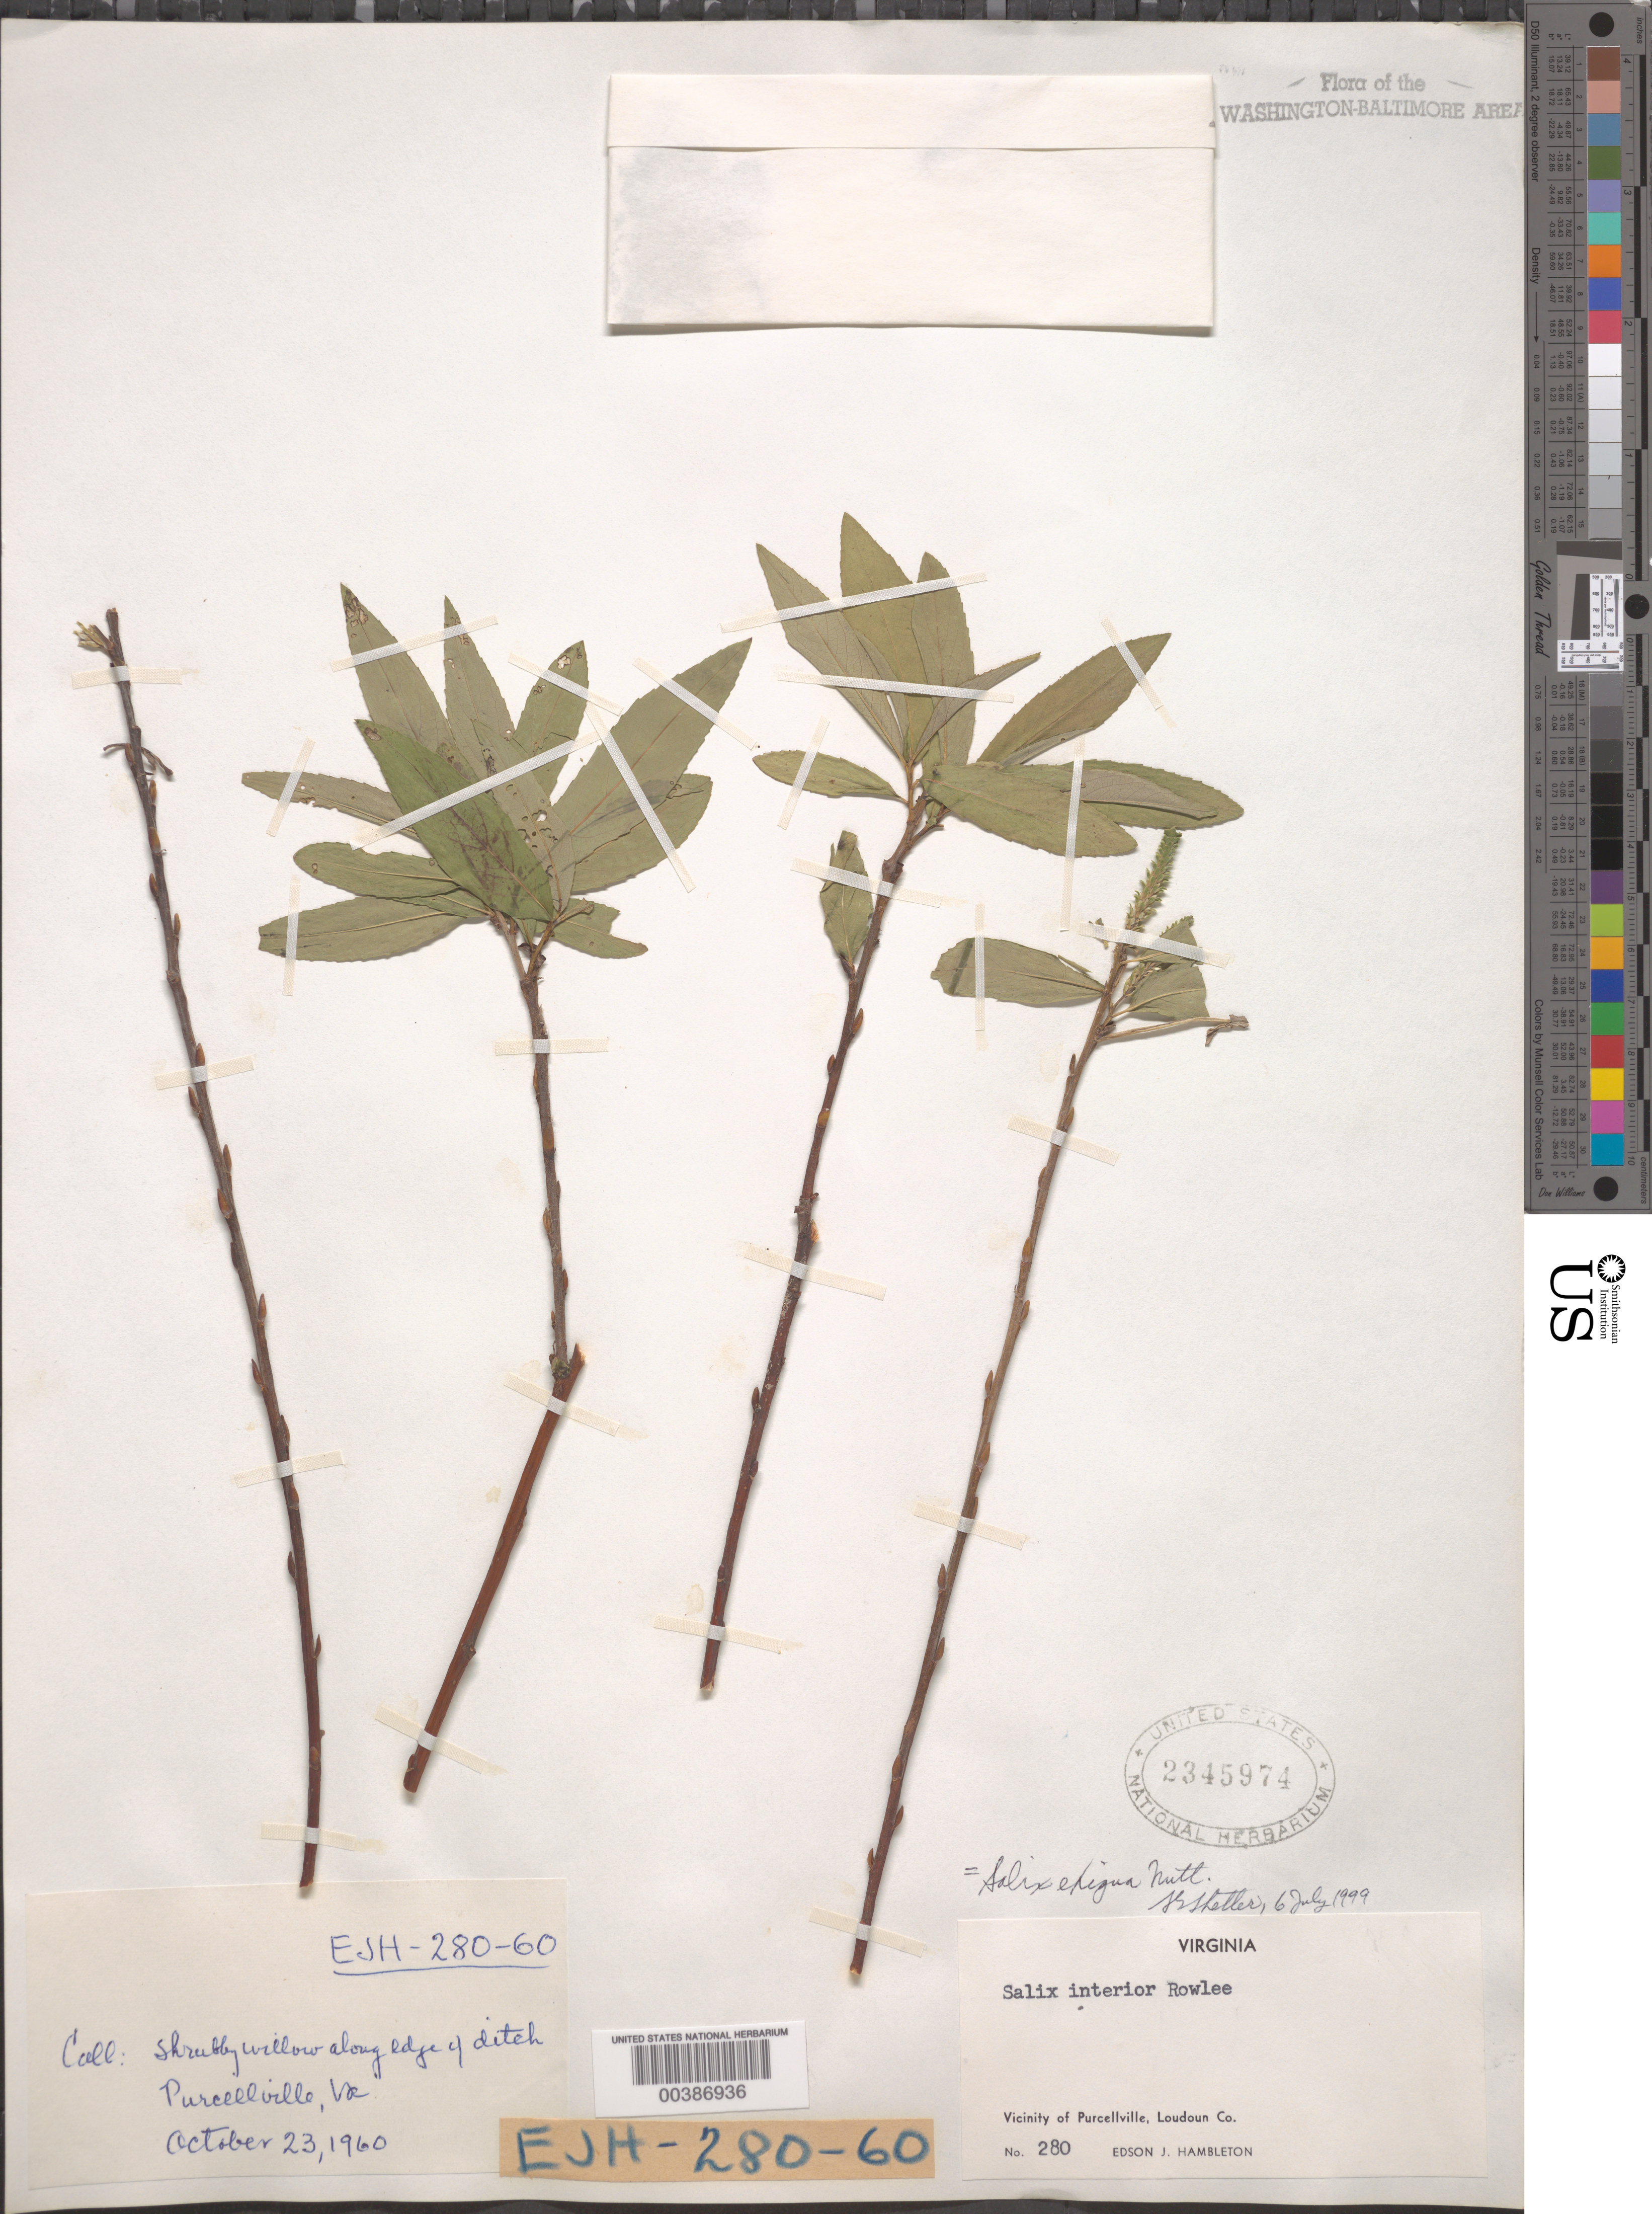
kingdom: Plantae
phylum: Tracheophyta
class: Magnoliopsida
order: Malpighiales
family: Salicaceae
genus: Salix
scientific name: Salix exigua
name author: Nutt.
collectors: E. Hambleton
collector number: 280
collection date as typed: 23 Oct 1960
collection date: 1960-10-23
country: United States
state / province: Virginia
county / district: Loudoun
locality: Purcellville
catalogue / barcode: US 2345974